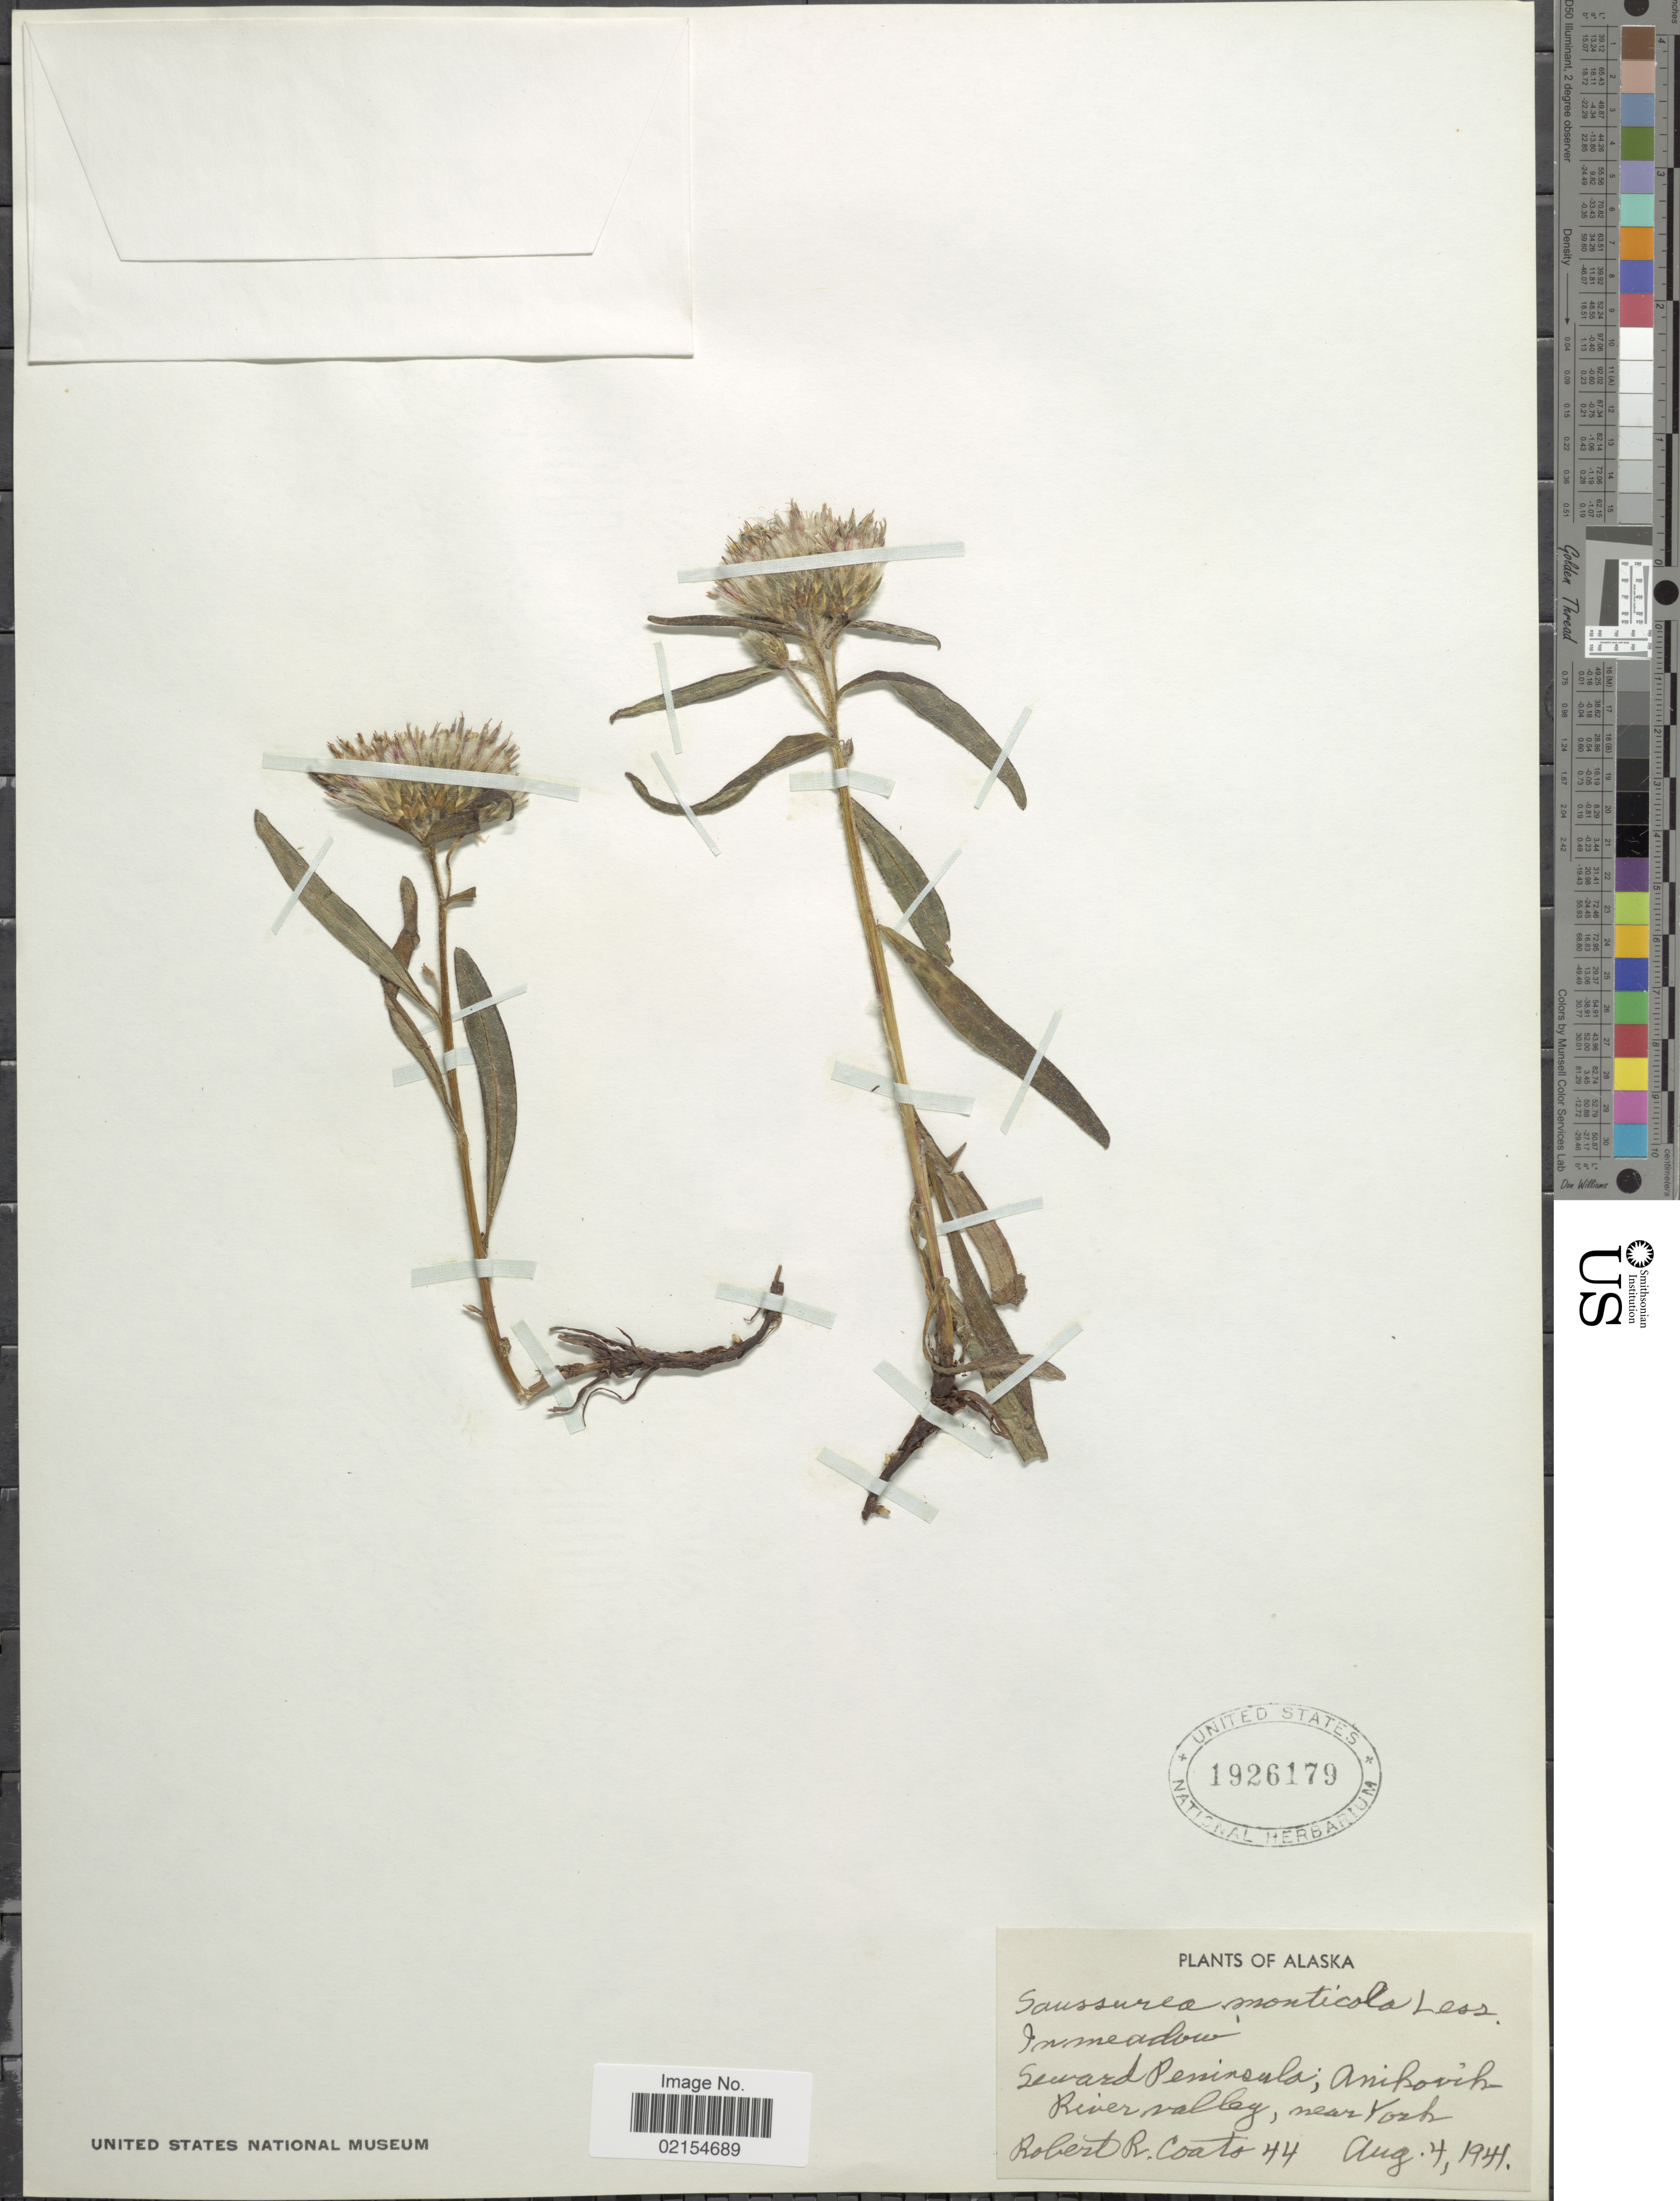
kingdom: Plantae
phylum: Tracheophyta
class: Magnoliopsida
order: Asterales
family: Asteraceae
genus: Saussurea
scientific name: Saussurea angustifolia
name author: (L.) DC.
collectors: R. Coats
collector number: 44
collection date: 1944-08-04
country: United States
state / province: Alaska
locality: Seward Peninsula, Anikovih River Valley, near York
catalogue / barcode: US 1926179